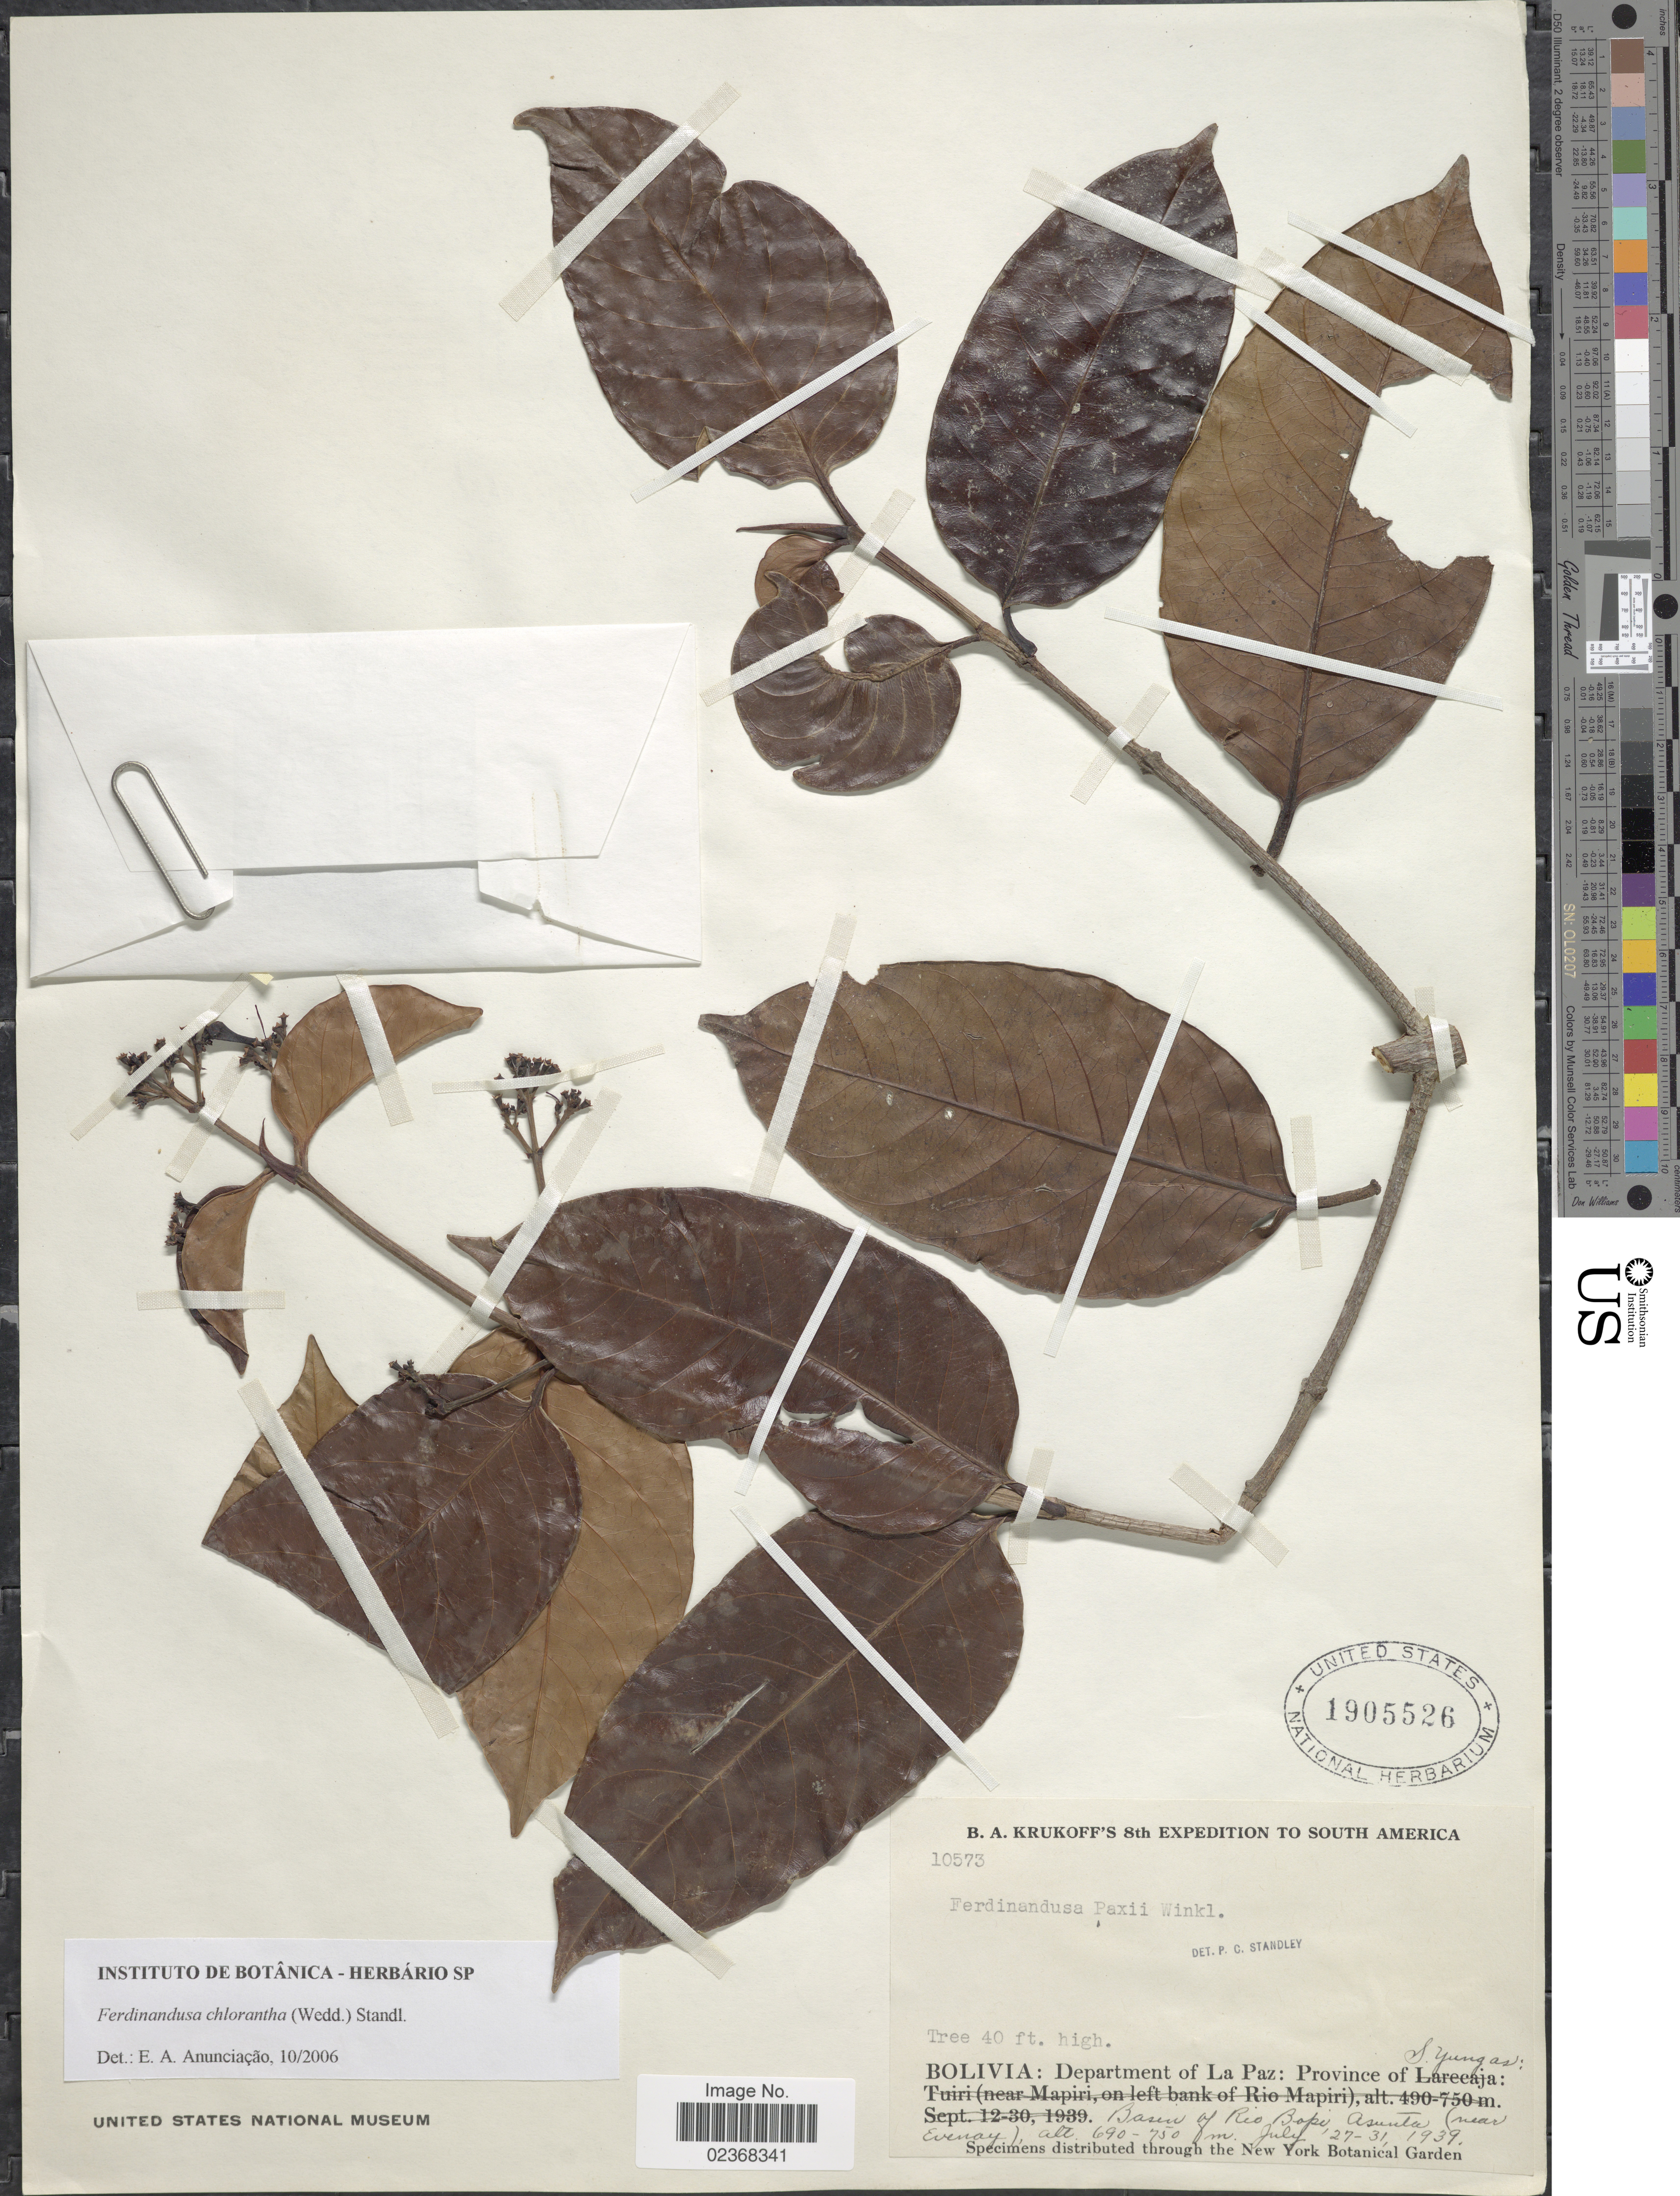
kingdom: Plantae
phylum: Tracheophyta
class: Magnoliopsida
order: Gentianales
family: Rubiaceae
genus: Ferdinandusa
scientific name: Ferdinandusa chlorantha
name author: (Wedd.) Standl.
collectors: B. A. Krukoff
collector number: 10573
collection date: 1939-07-27/1939-07-31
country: Bolivia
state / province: La Paz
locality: Department of La Paz: Province of S Yungas: Basin of Rio Bopsi Asunta (near Everay)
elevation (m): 690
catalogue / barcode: US 1905526